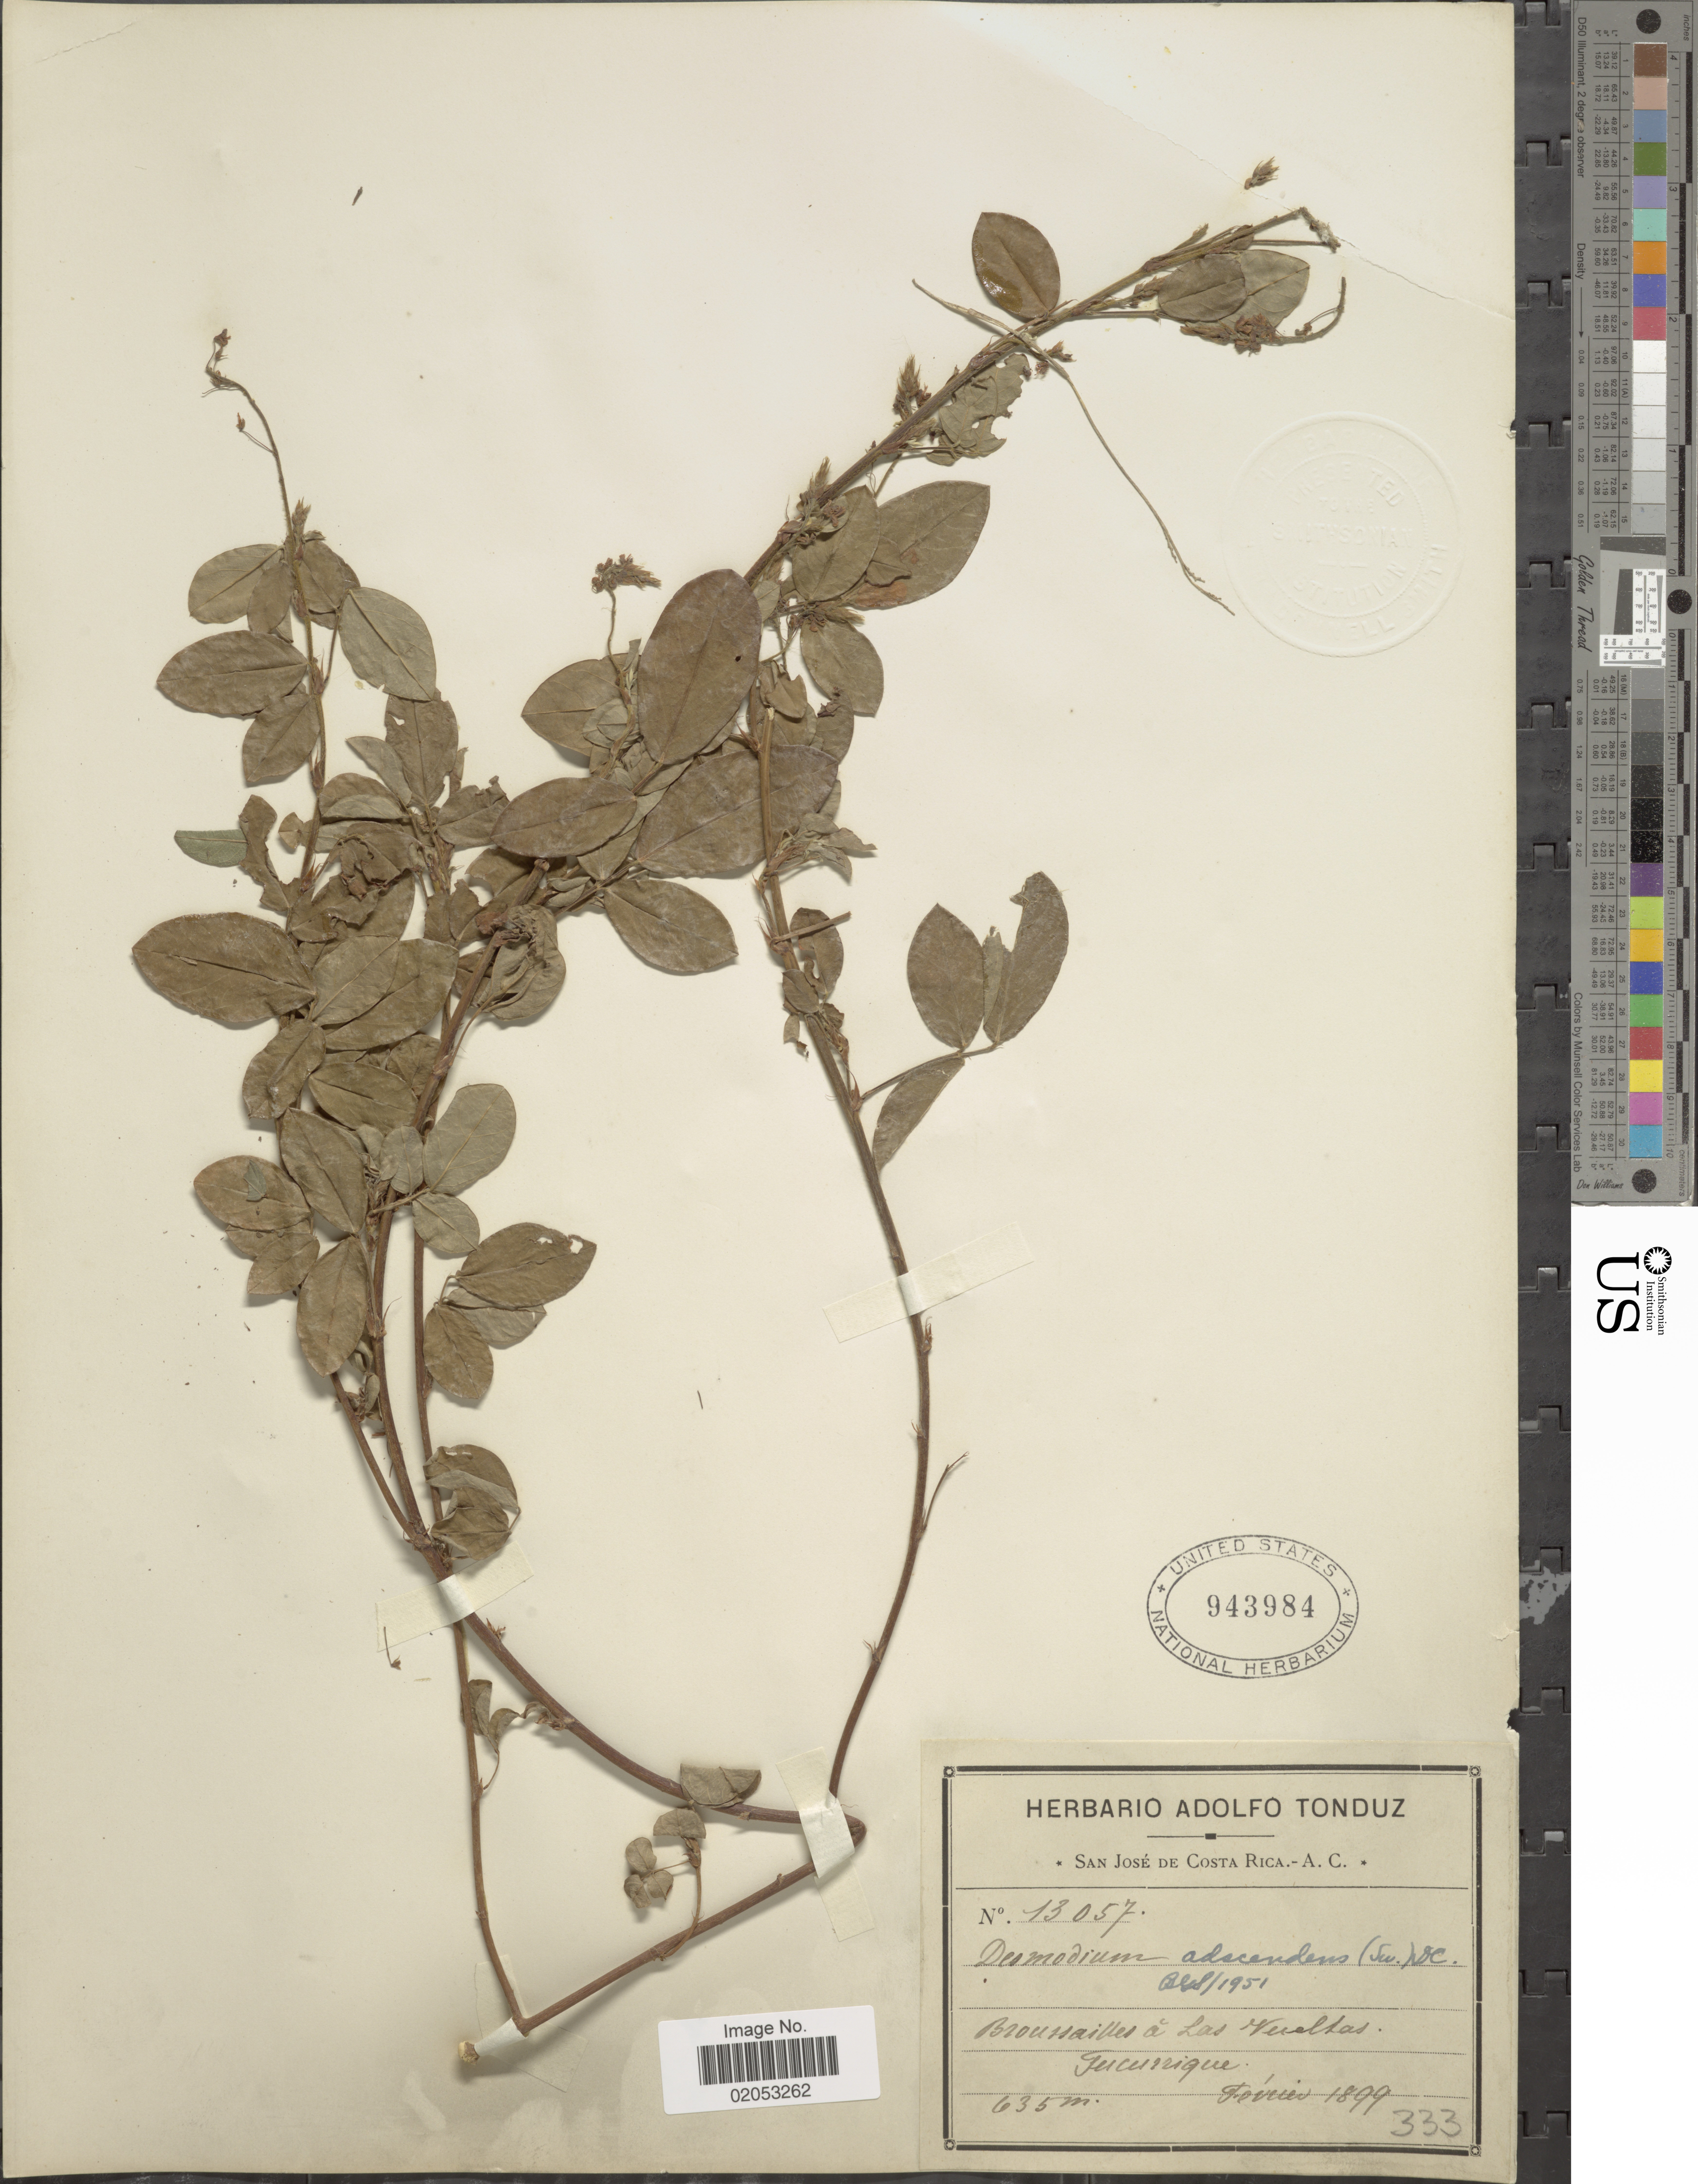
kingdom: Plantae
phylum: Tracheophyta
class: Magnoliopsida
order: Fabales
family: Fabaceae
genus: Grona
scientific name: Grona adscendens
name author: (Sw.) H. Ohashi & K. Ohashi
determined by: Strong, Mark T., (BOT), Smithsonian Institution - National Museum of Natural History (UNITED STATES)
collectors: ex Herb. Adolfo Tonduz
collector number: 13057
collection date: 1899-02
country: Costa Rica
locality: Broussailles a Las Vueltas, Tucurrique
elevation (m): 635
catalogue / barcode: US 943984